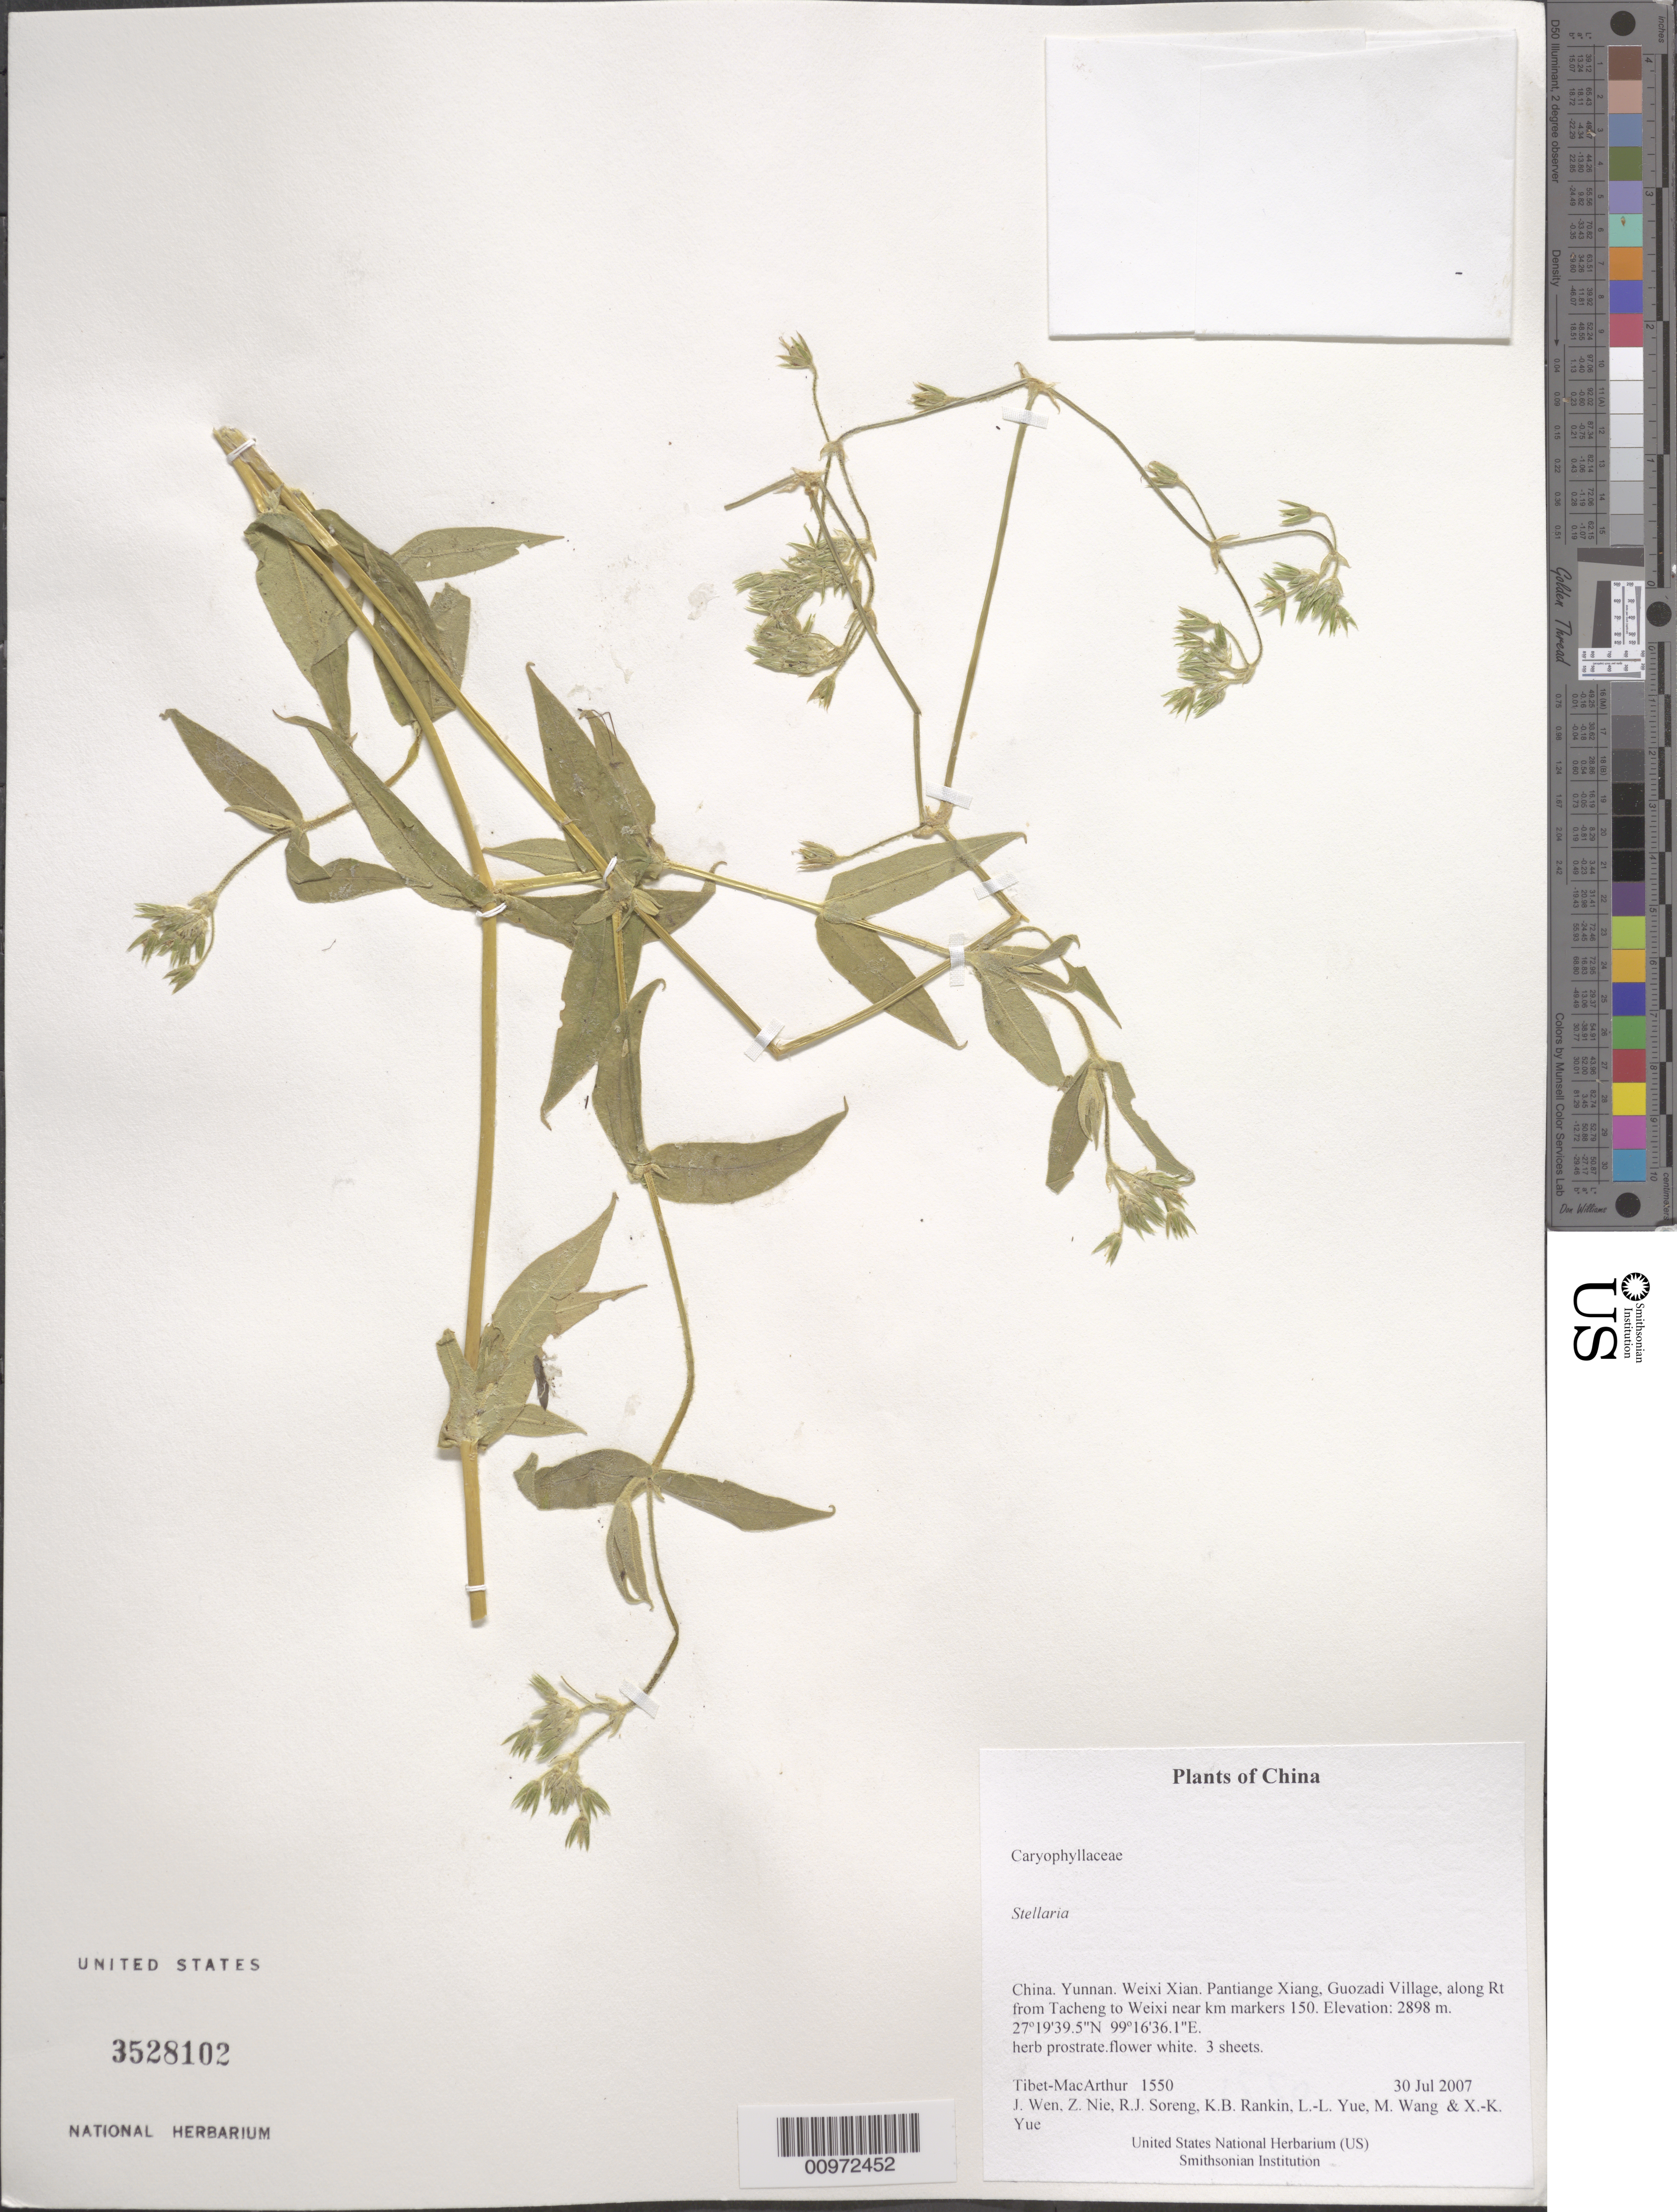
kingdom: Plantae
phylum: Tracheophyta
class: Magnoliopsida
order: Caryophyllales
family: Caryophyllaceae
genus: Stellaria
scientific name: Stellaria sp.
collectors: Tibet-MacArthur, J. Wen, Z. Nie, R. J. Soreng, K. Rankin, L. Yue, M. Wang & X. Yue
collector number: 1550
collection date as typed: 30 Jul 2007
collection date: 2007-07-30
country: China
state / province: Yunnan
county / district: Weixi Xian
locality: Pantiange Xiang, Guozadi Village, along Rt from Tacheng to Weixi near km markers 150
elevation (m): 2898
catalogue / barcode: US 3528102